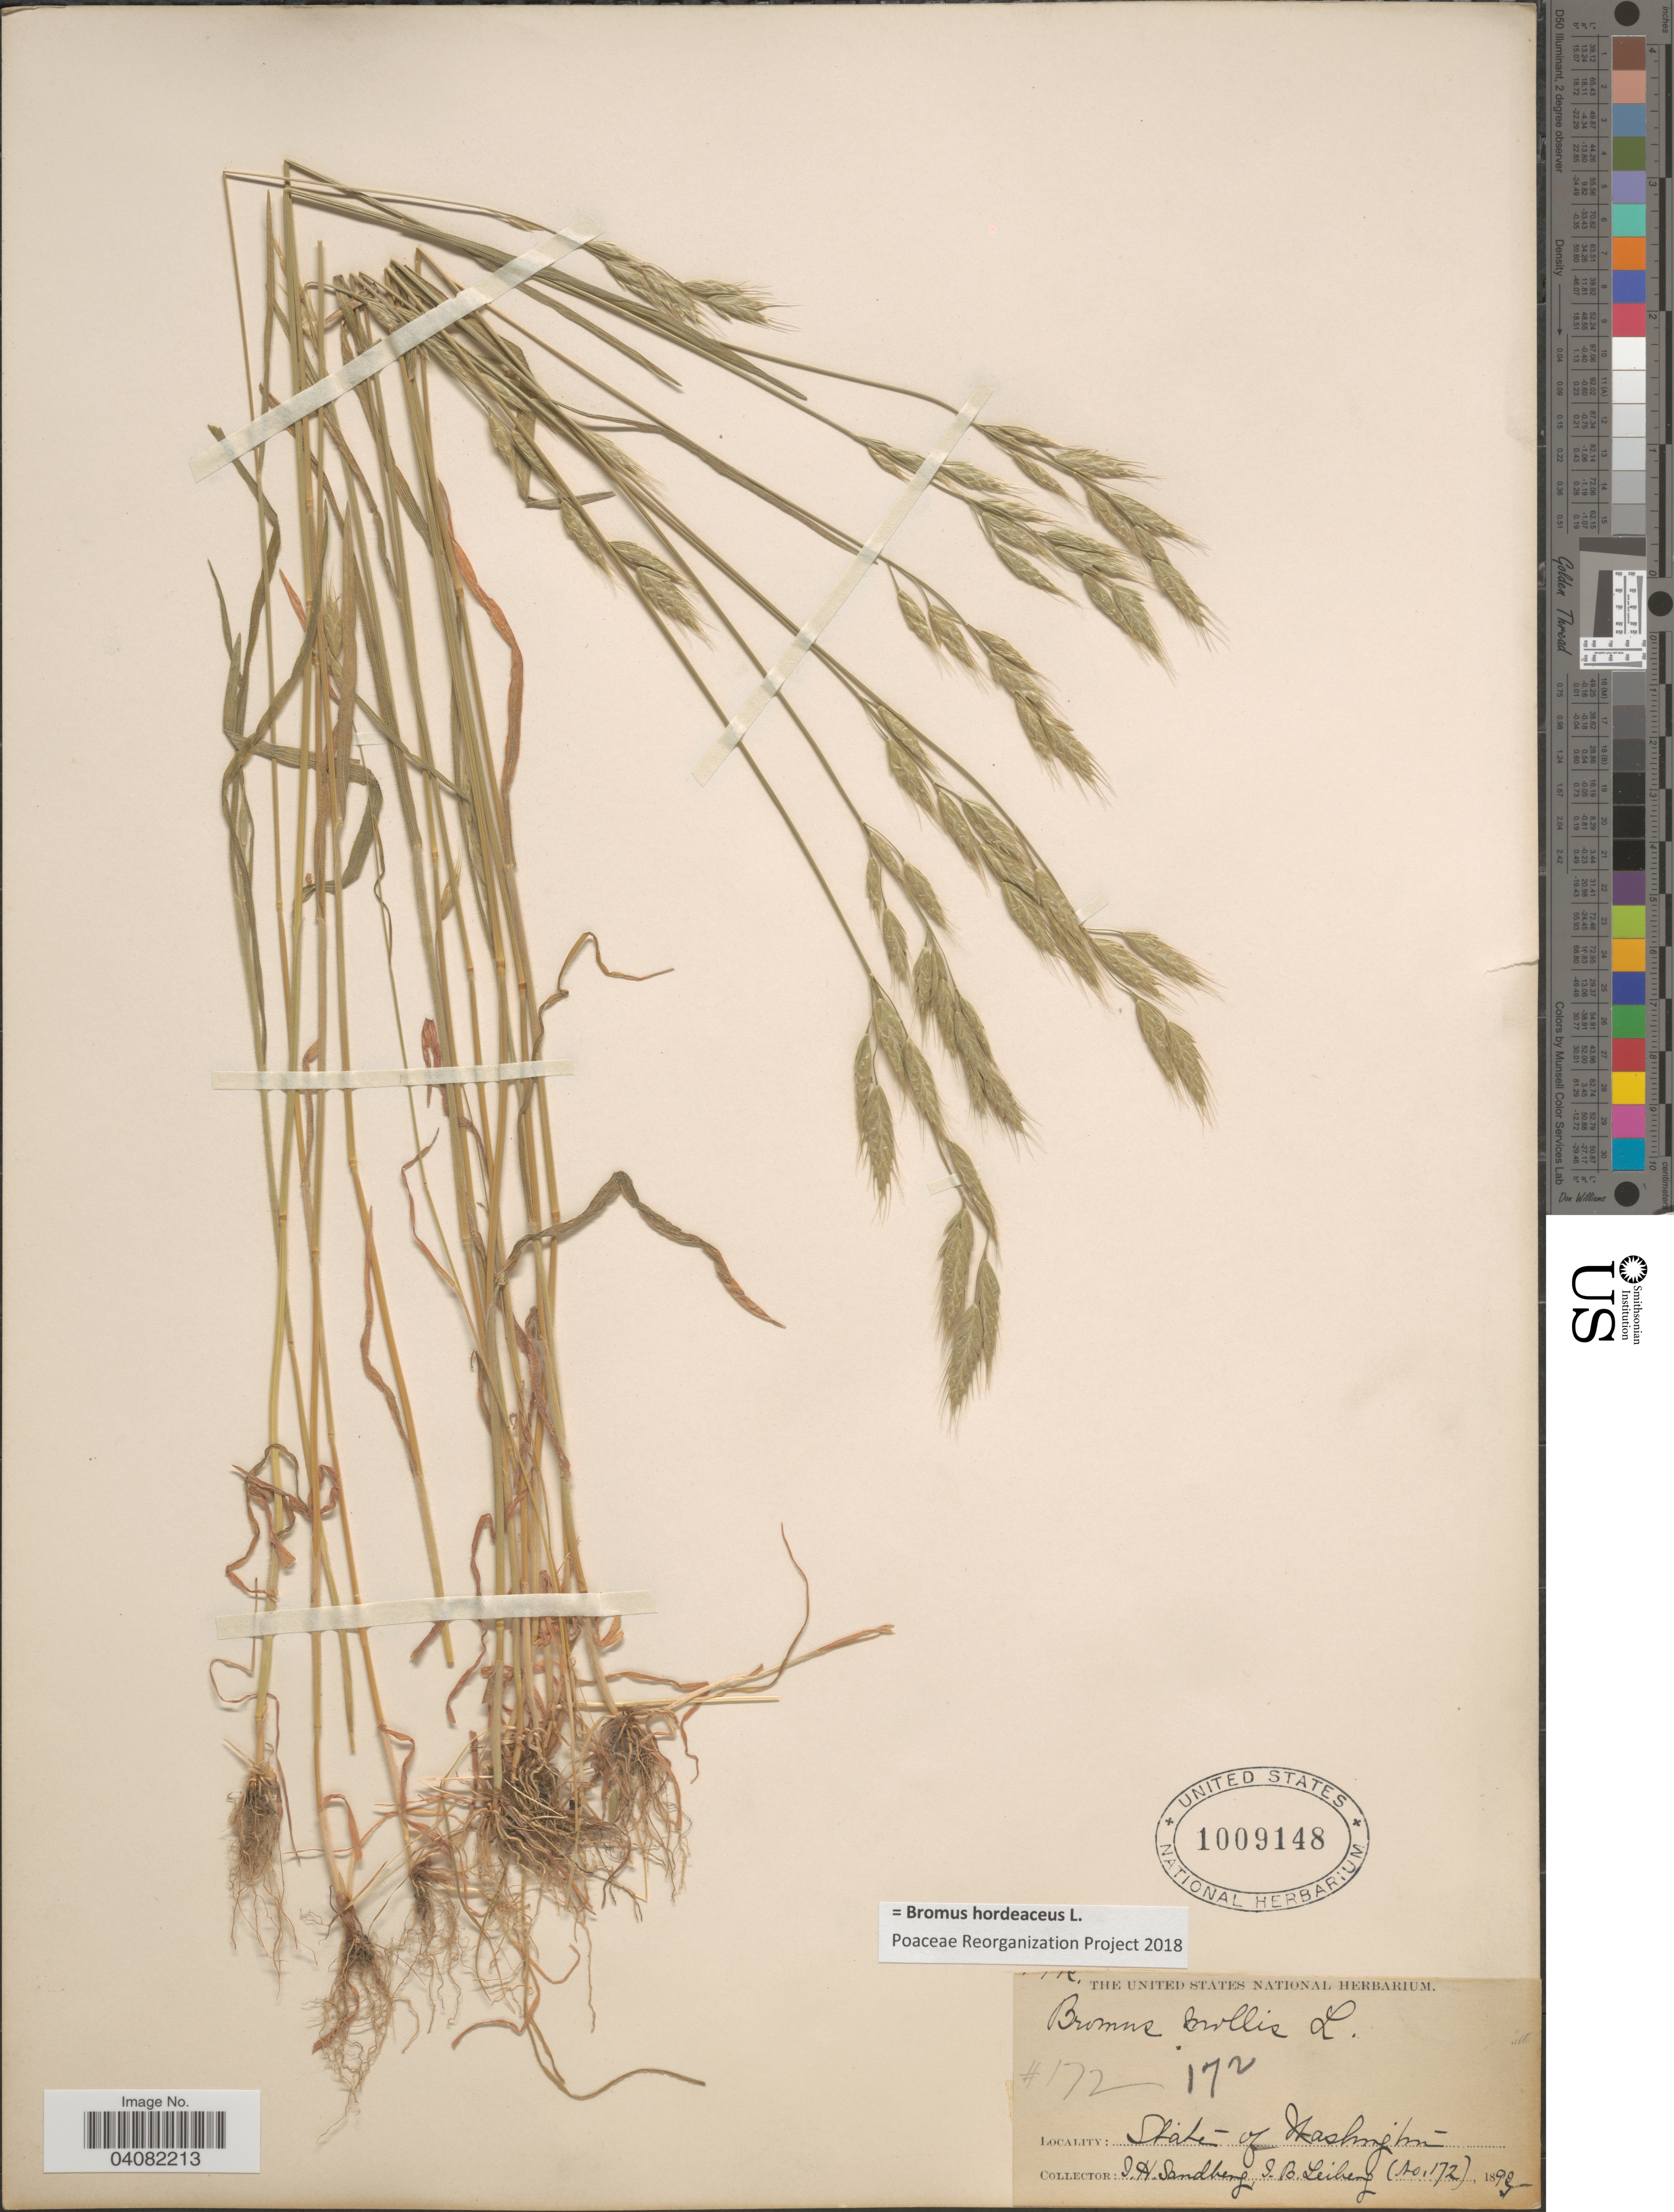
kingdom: Plantae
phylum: Tracheophyta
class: Liliopsida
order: Poales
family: Poaceae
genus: Bromus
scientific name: Bromus hordeaceus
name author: L.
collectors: J. H. Sandberg & J. B. Leiberg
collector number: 172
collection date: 1892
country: United States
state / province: Washington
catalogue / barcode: US 1009148